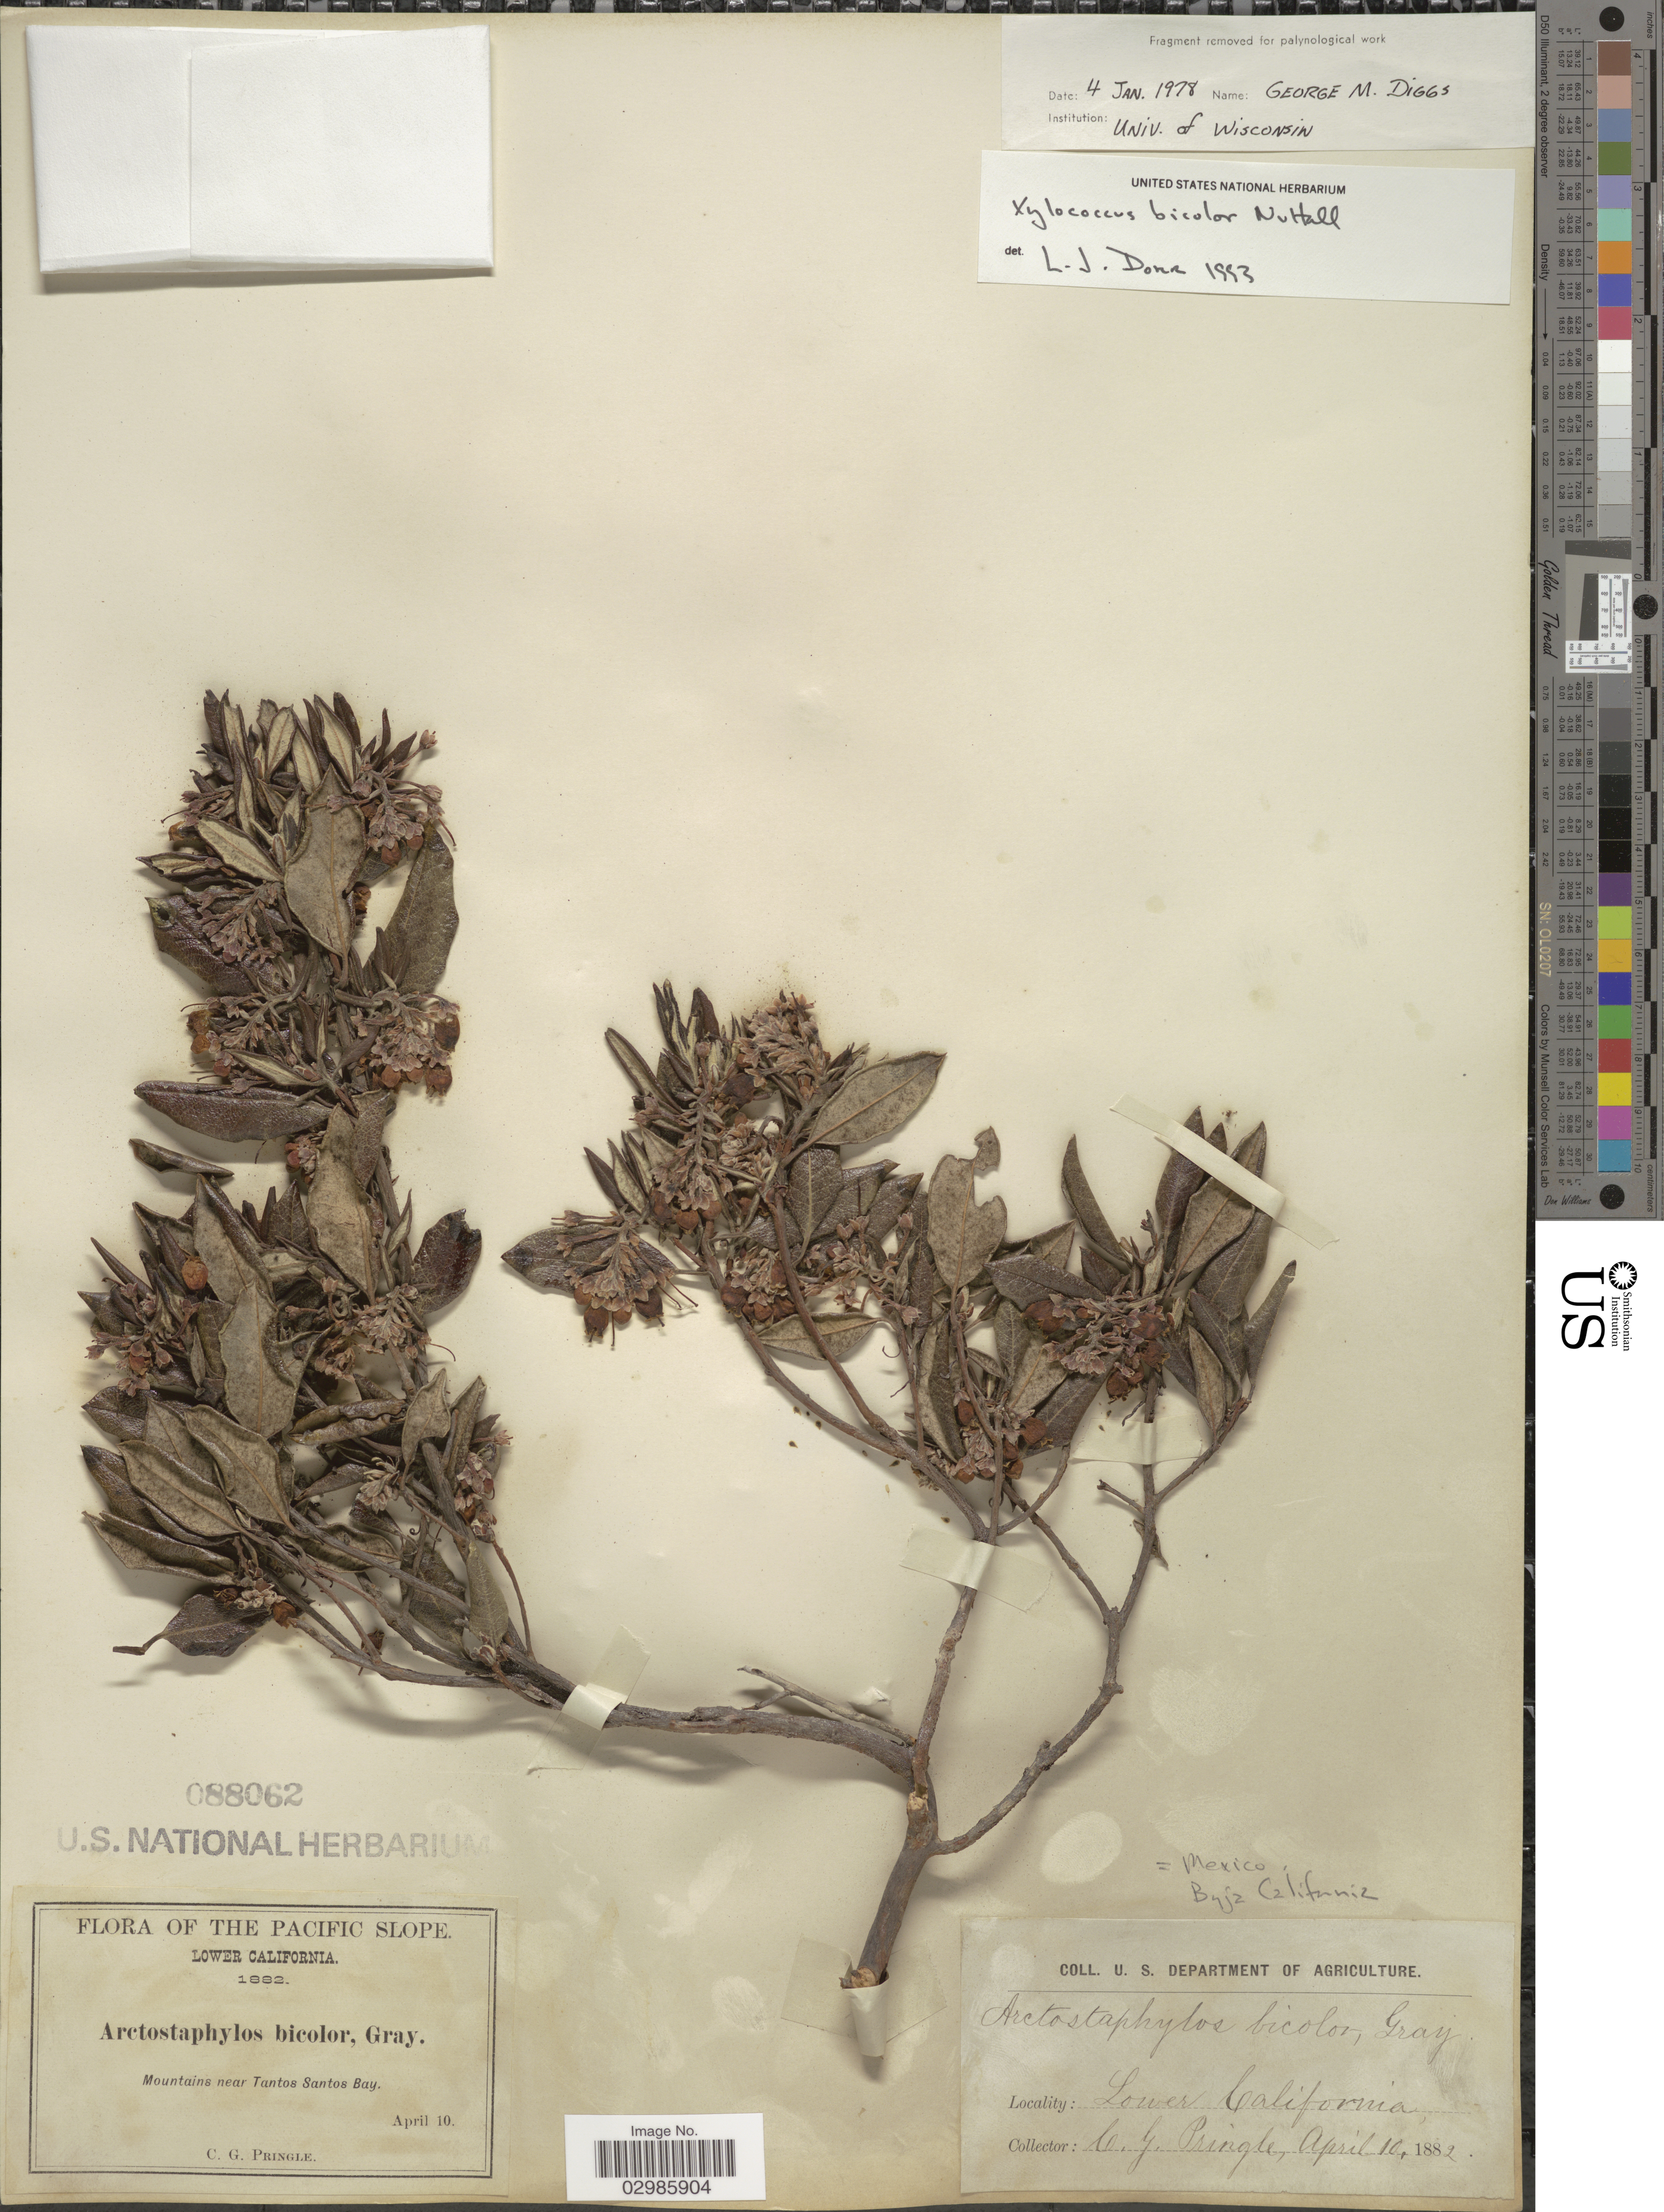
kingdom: Plantae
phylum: Tracheophyta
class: Magnoliopsida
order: Ericales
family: Ericaceae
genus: Xylococcus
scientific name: Xylococcus bicolor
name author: Nutt.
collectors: C. G. Pringle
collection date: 1882-04-10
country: Mexico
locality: Pacific Slope. Lower California. Mountains near Tantos Santos Bay.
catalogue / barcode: US 88062